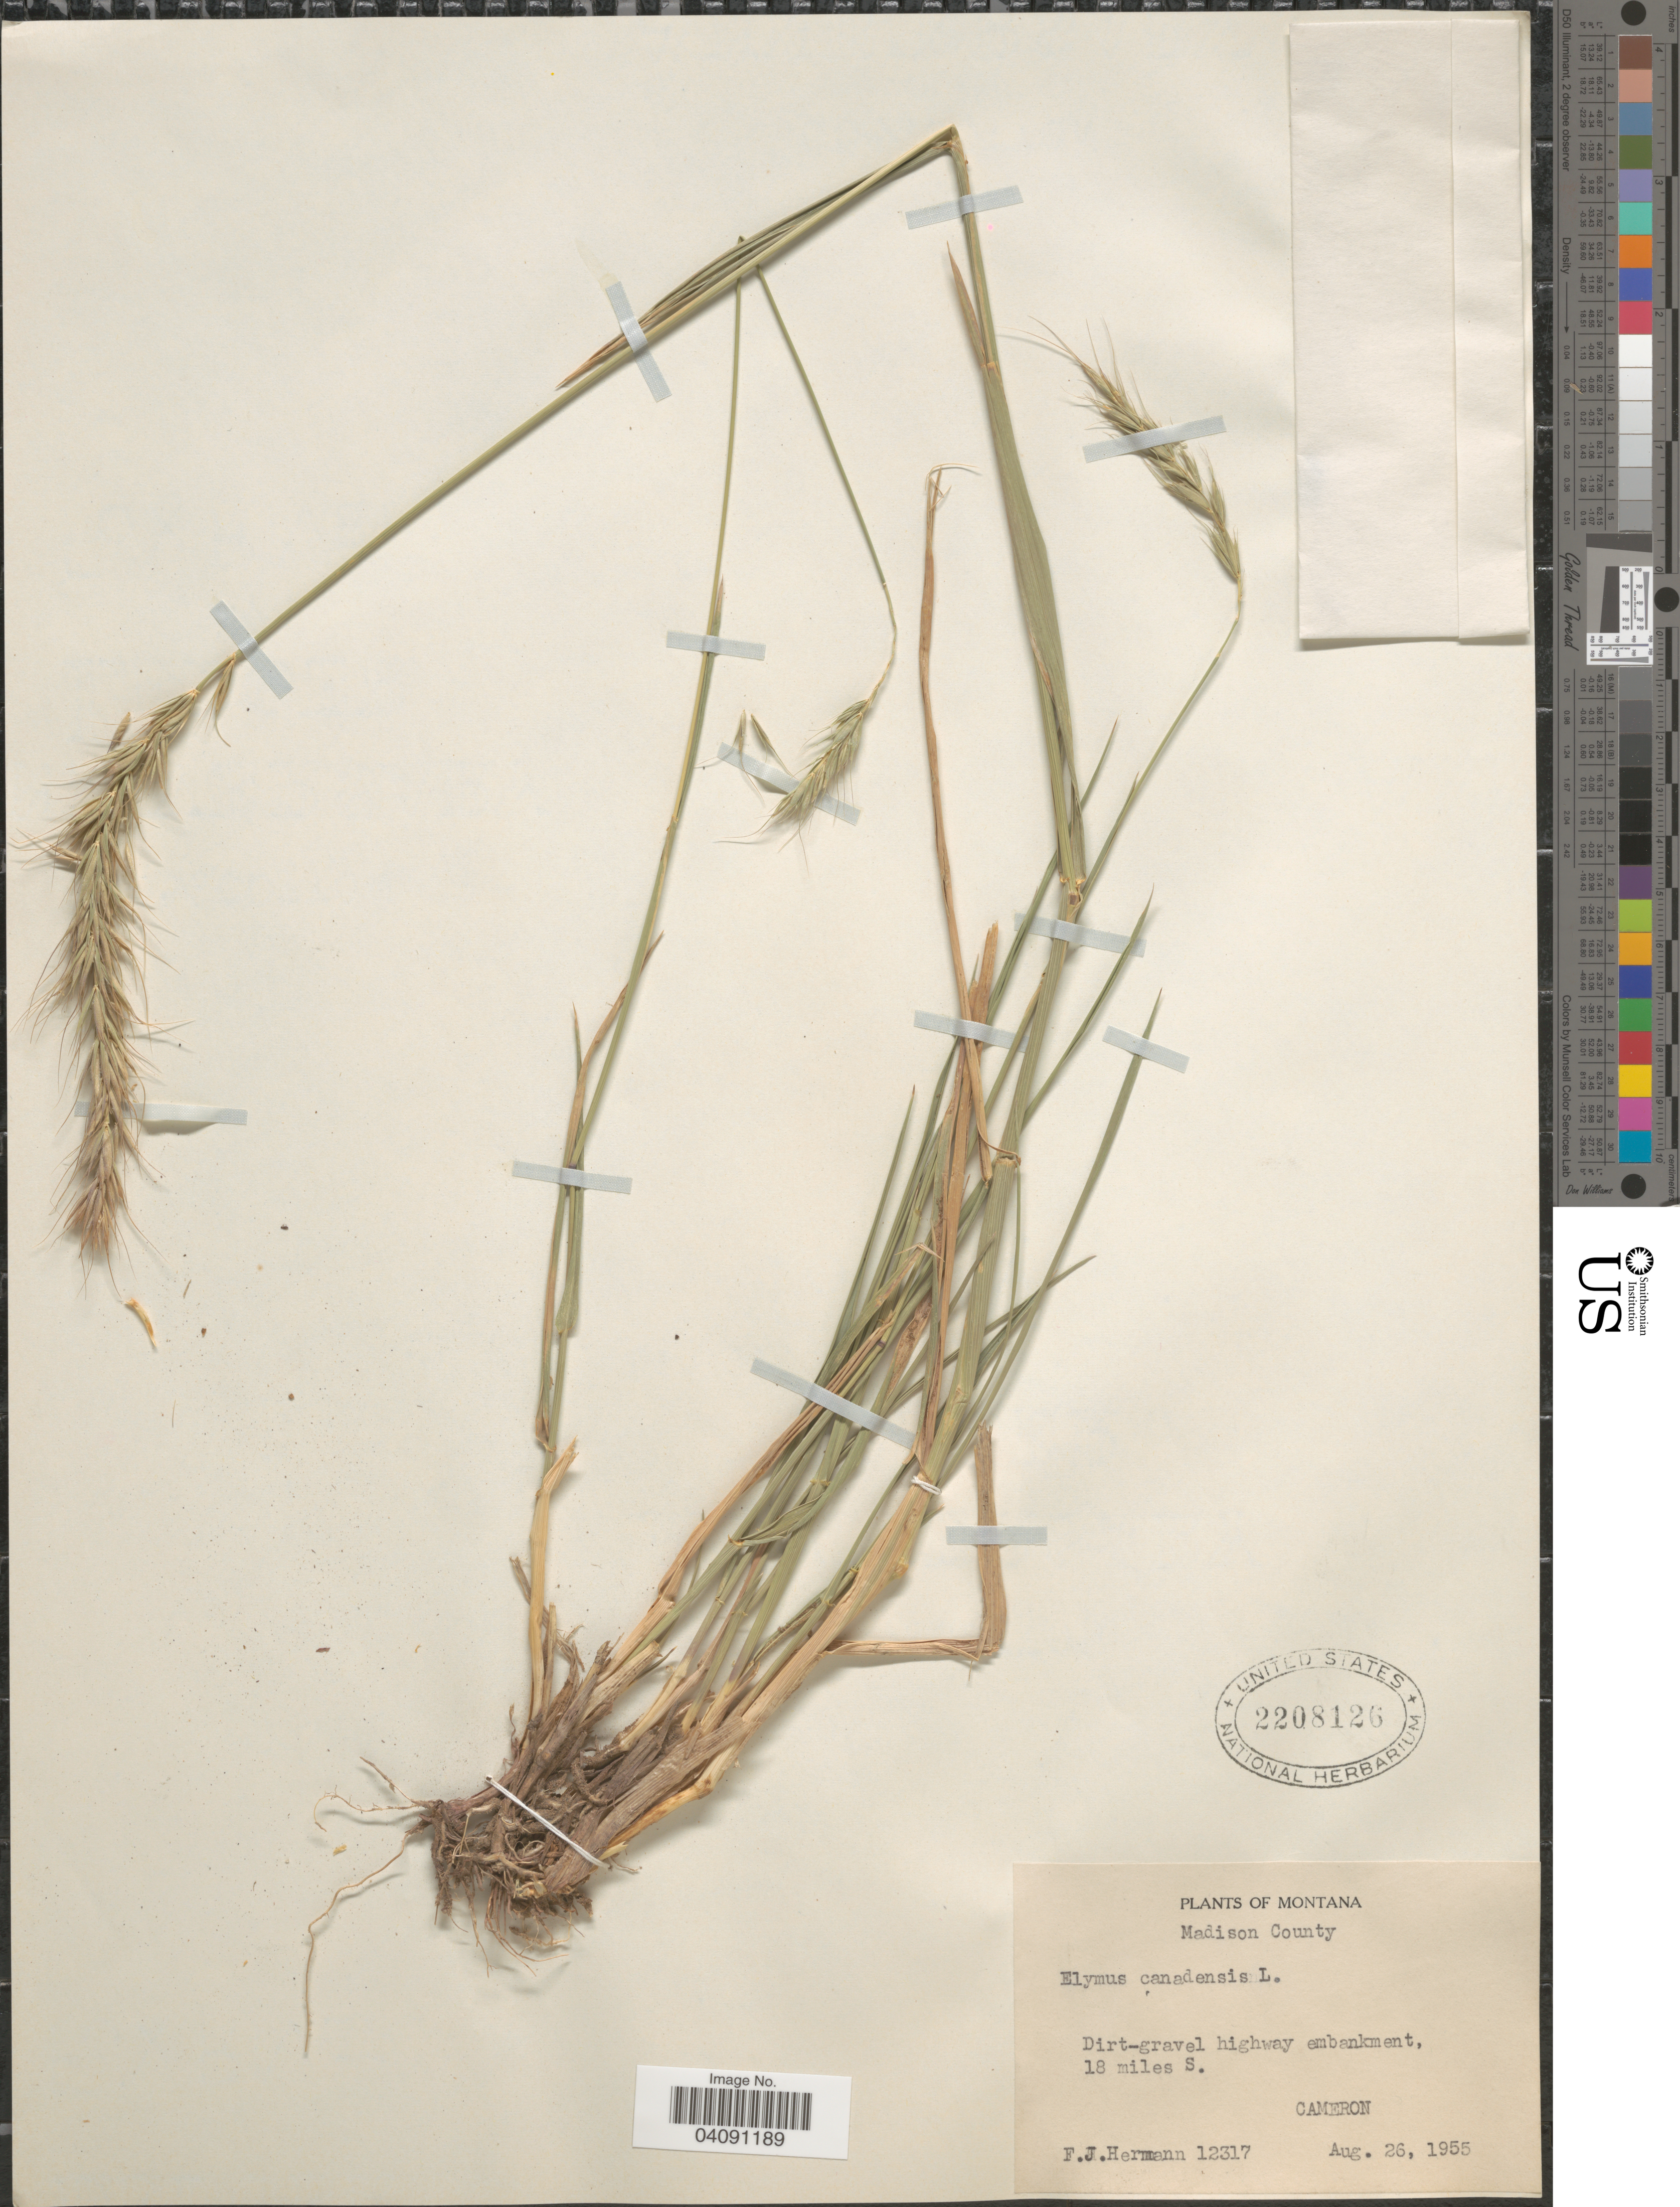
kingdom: Plantae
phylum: Tracheophyta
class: Liliopsida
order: Poales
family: Poaceae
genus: Elymus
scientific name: Elymus canadensis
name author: L.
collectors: F. J. Hermann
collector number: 12317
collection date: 1955-08-26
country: United States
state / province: Montana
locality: Madison County. Dirt-gravel highway embankment, 18 miles S. Cameron.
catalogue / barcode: US 2208126